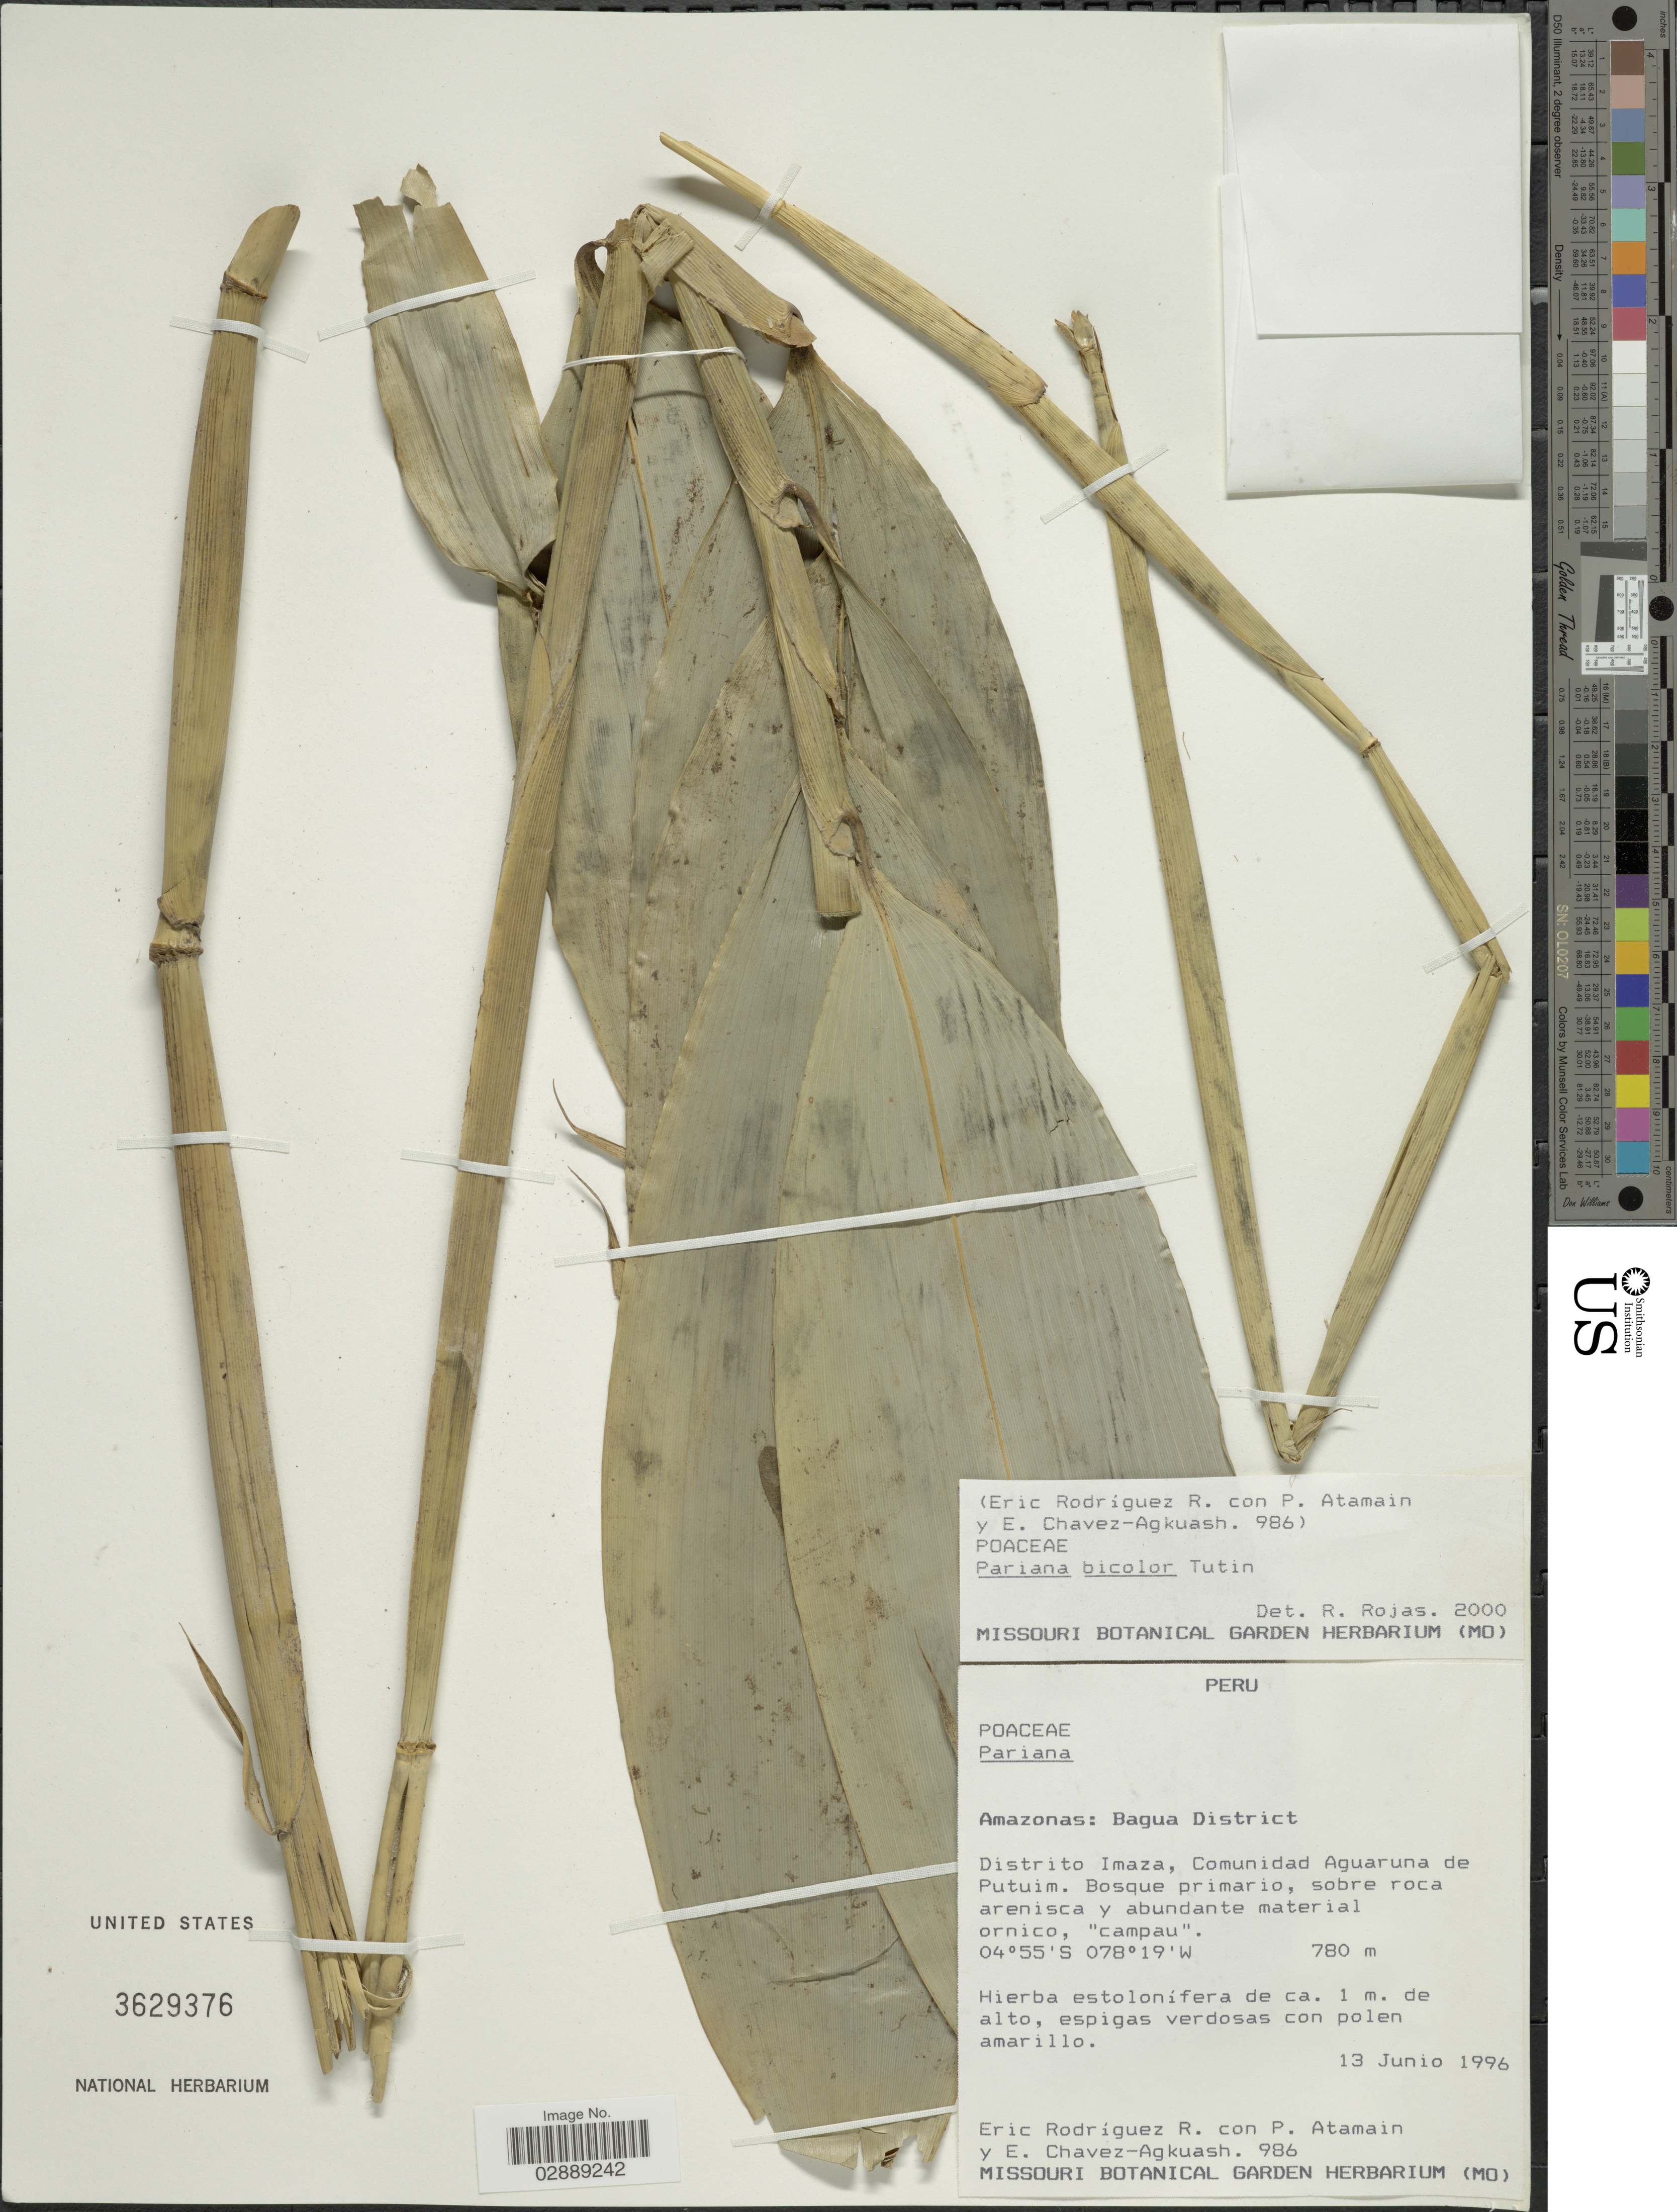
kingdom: Plantae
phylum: Tracheophyta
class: Liliopsida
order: Poales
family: Poaceae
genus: Pariana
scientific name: Pariana bicolor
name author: Tutin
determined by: Rojas, R.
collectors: E. Rodriguez, R. Con, P. Atamain & E. Chavez-Agkuash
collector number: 986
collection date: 1996-06-13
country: Peru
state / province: Amazonas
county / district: Bagua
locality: Imaza Dist., comunidad Aguaruna de Putuim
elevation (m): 780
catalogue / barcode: US 3629376